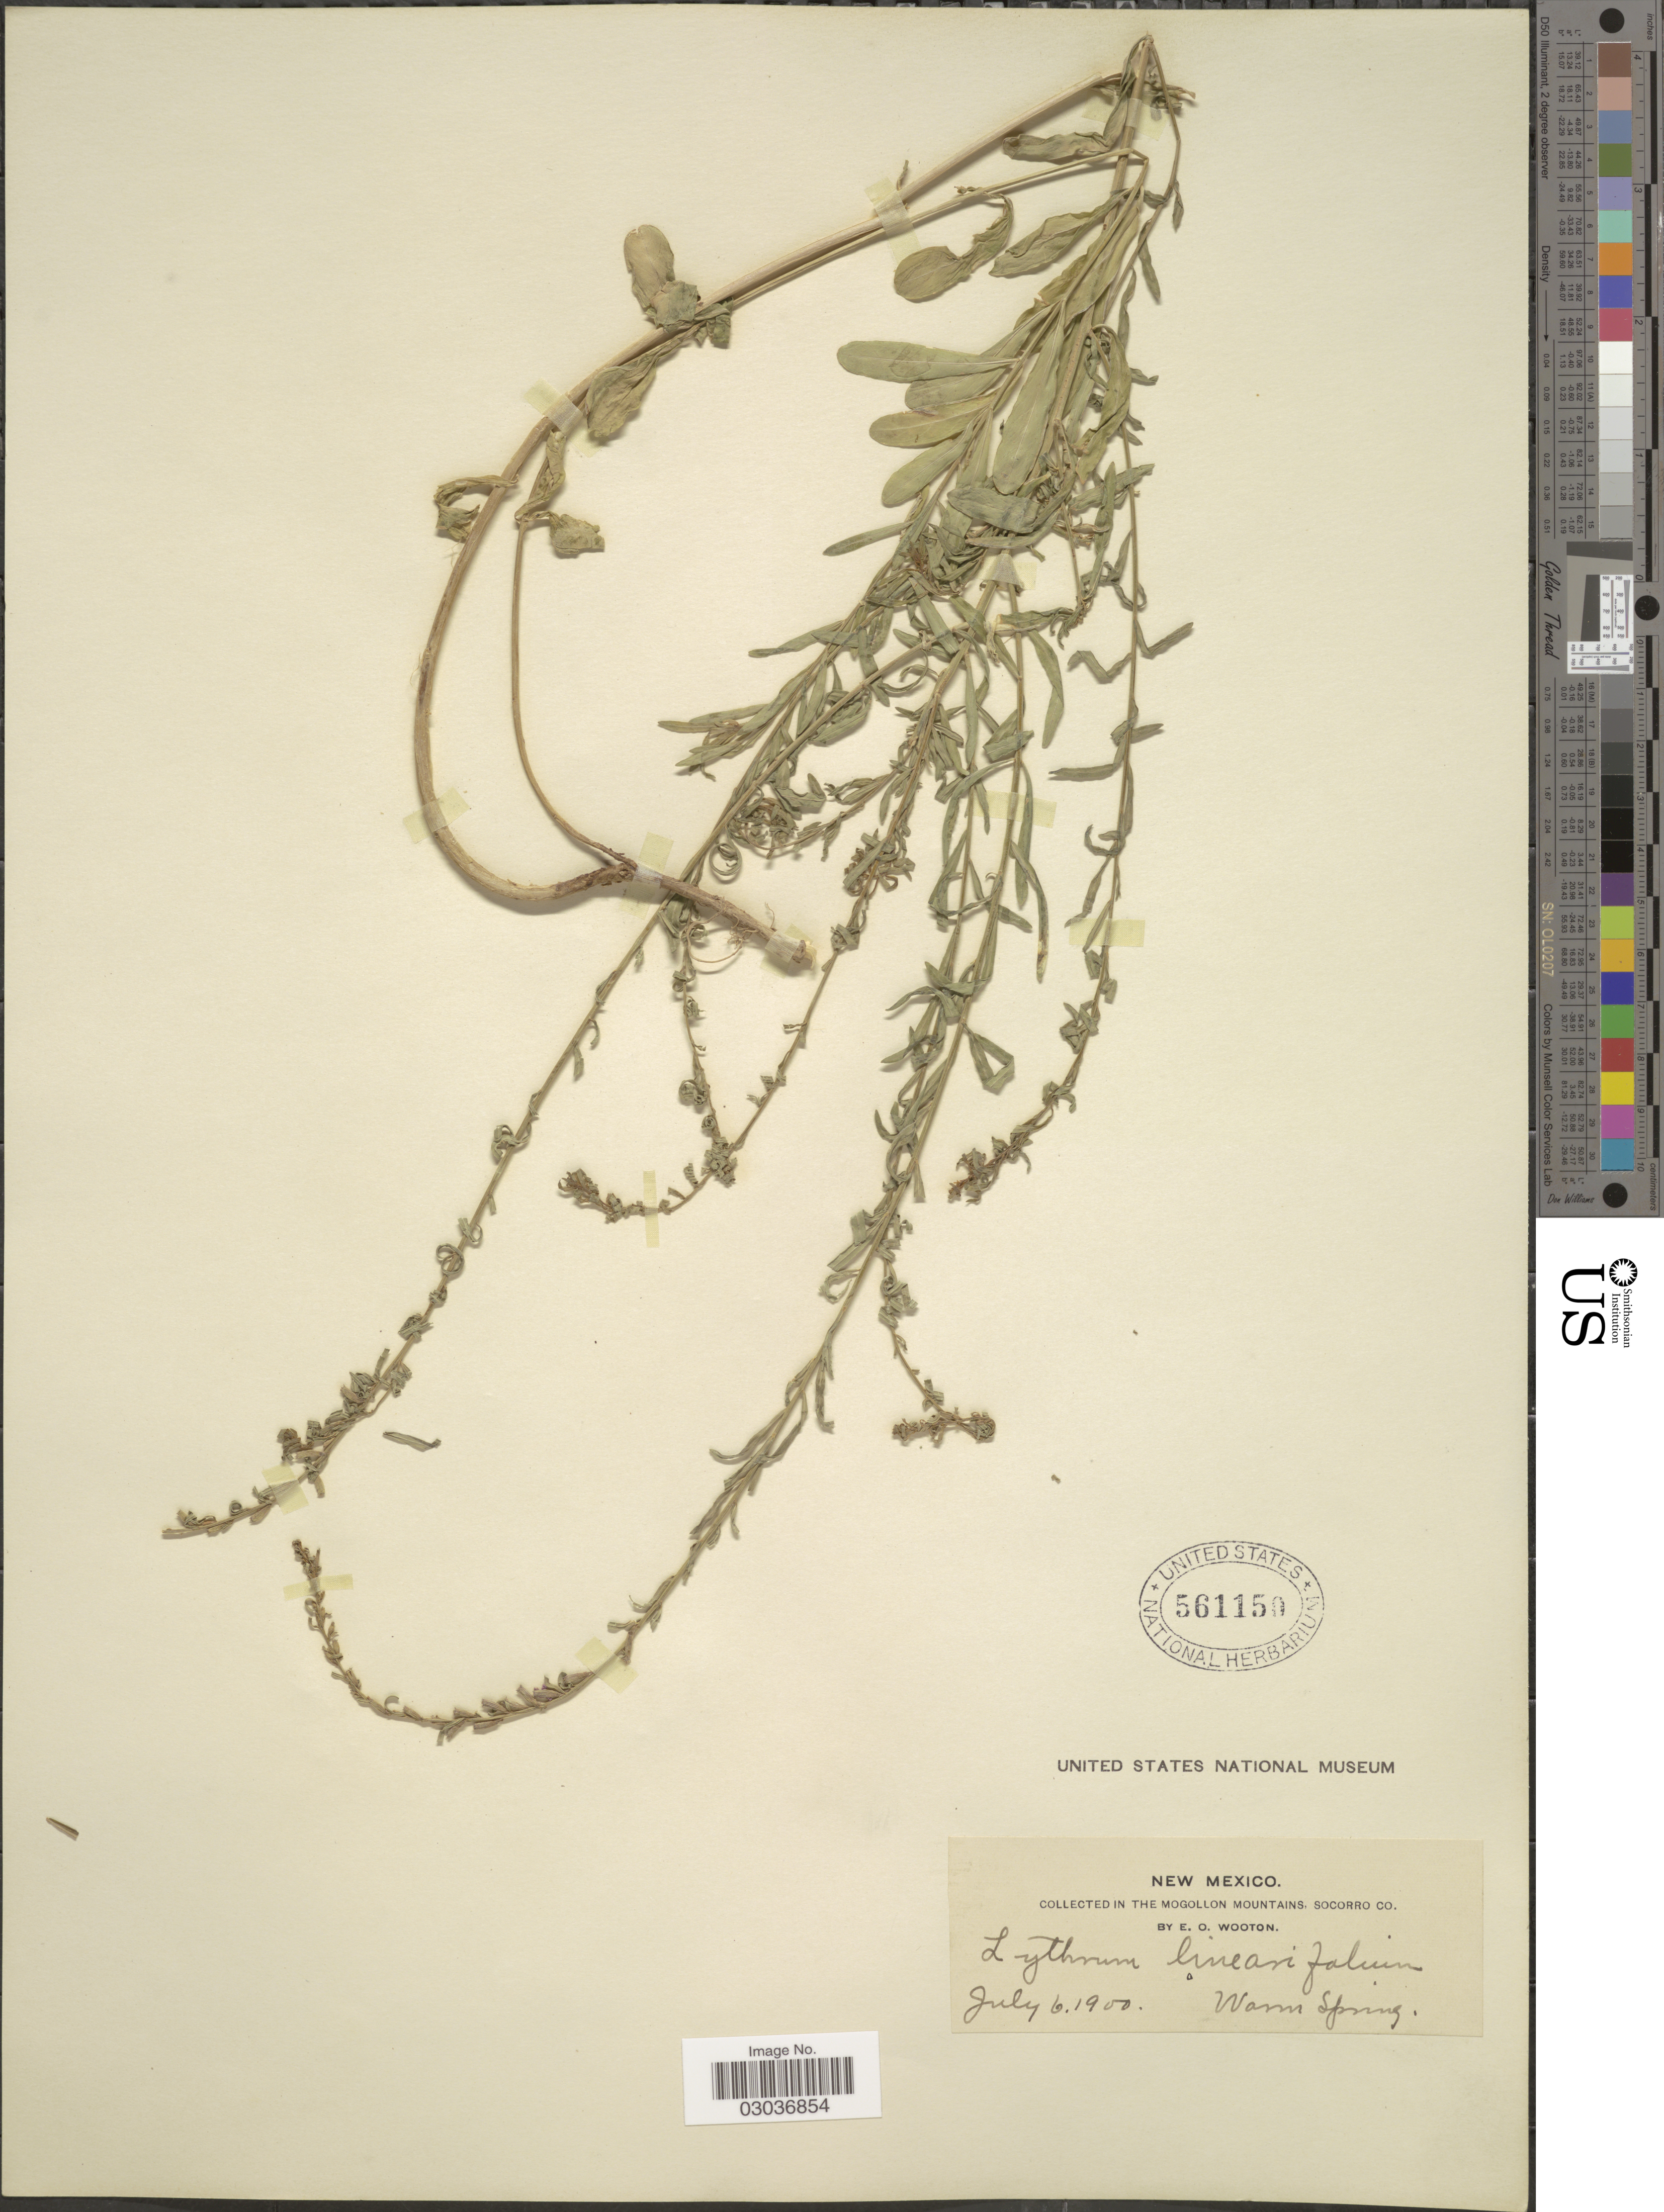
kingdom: Plantae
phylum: Tracheophyta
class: Magnoliopsida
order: Myrtales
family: Lythraceae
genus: Lythrum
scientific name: Lythrum californicum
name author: Torr. & A. Gray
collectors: E. O. Wooton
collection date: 1900-07-06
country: United States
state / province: New Mexico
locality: Collected in the Mogollon Mountains, Socorro Co. Warm Spring.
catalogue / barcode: US 561150